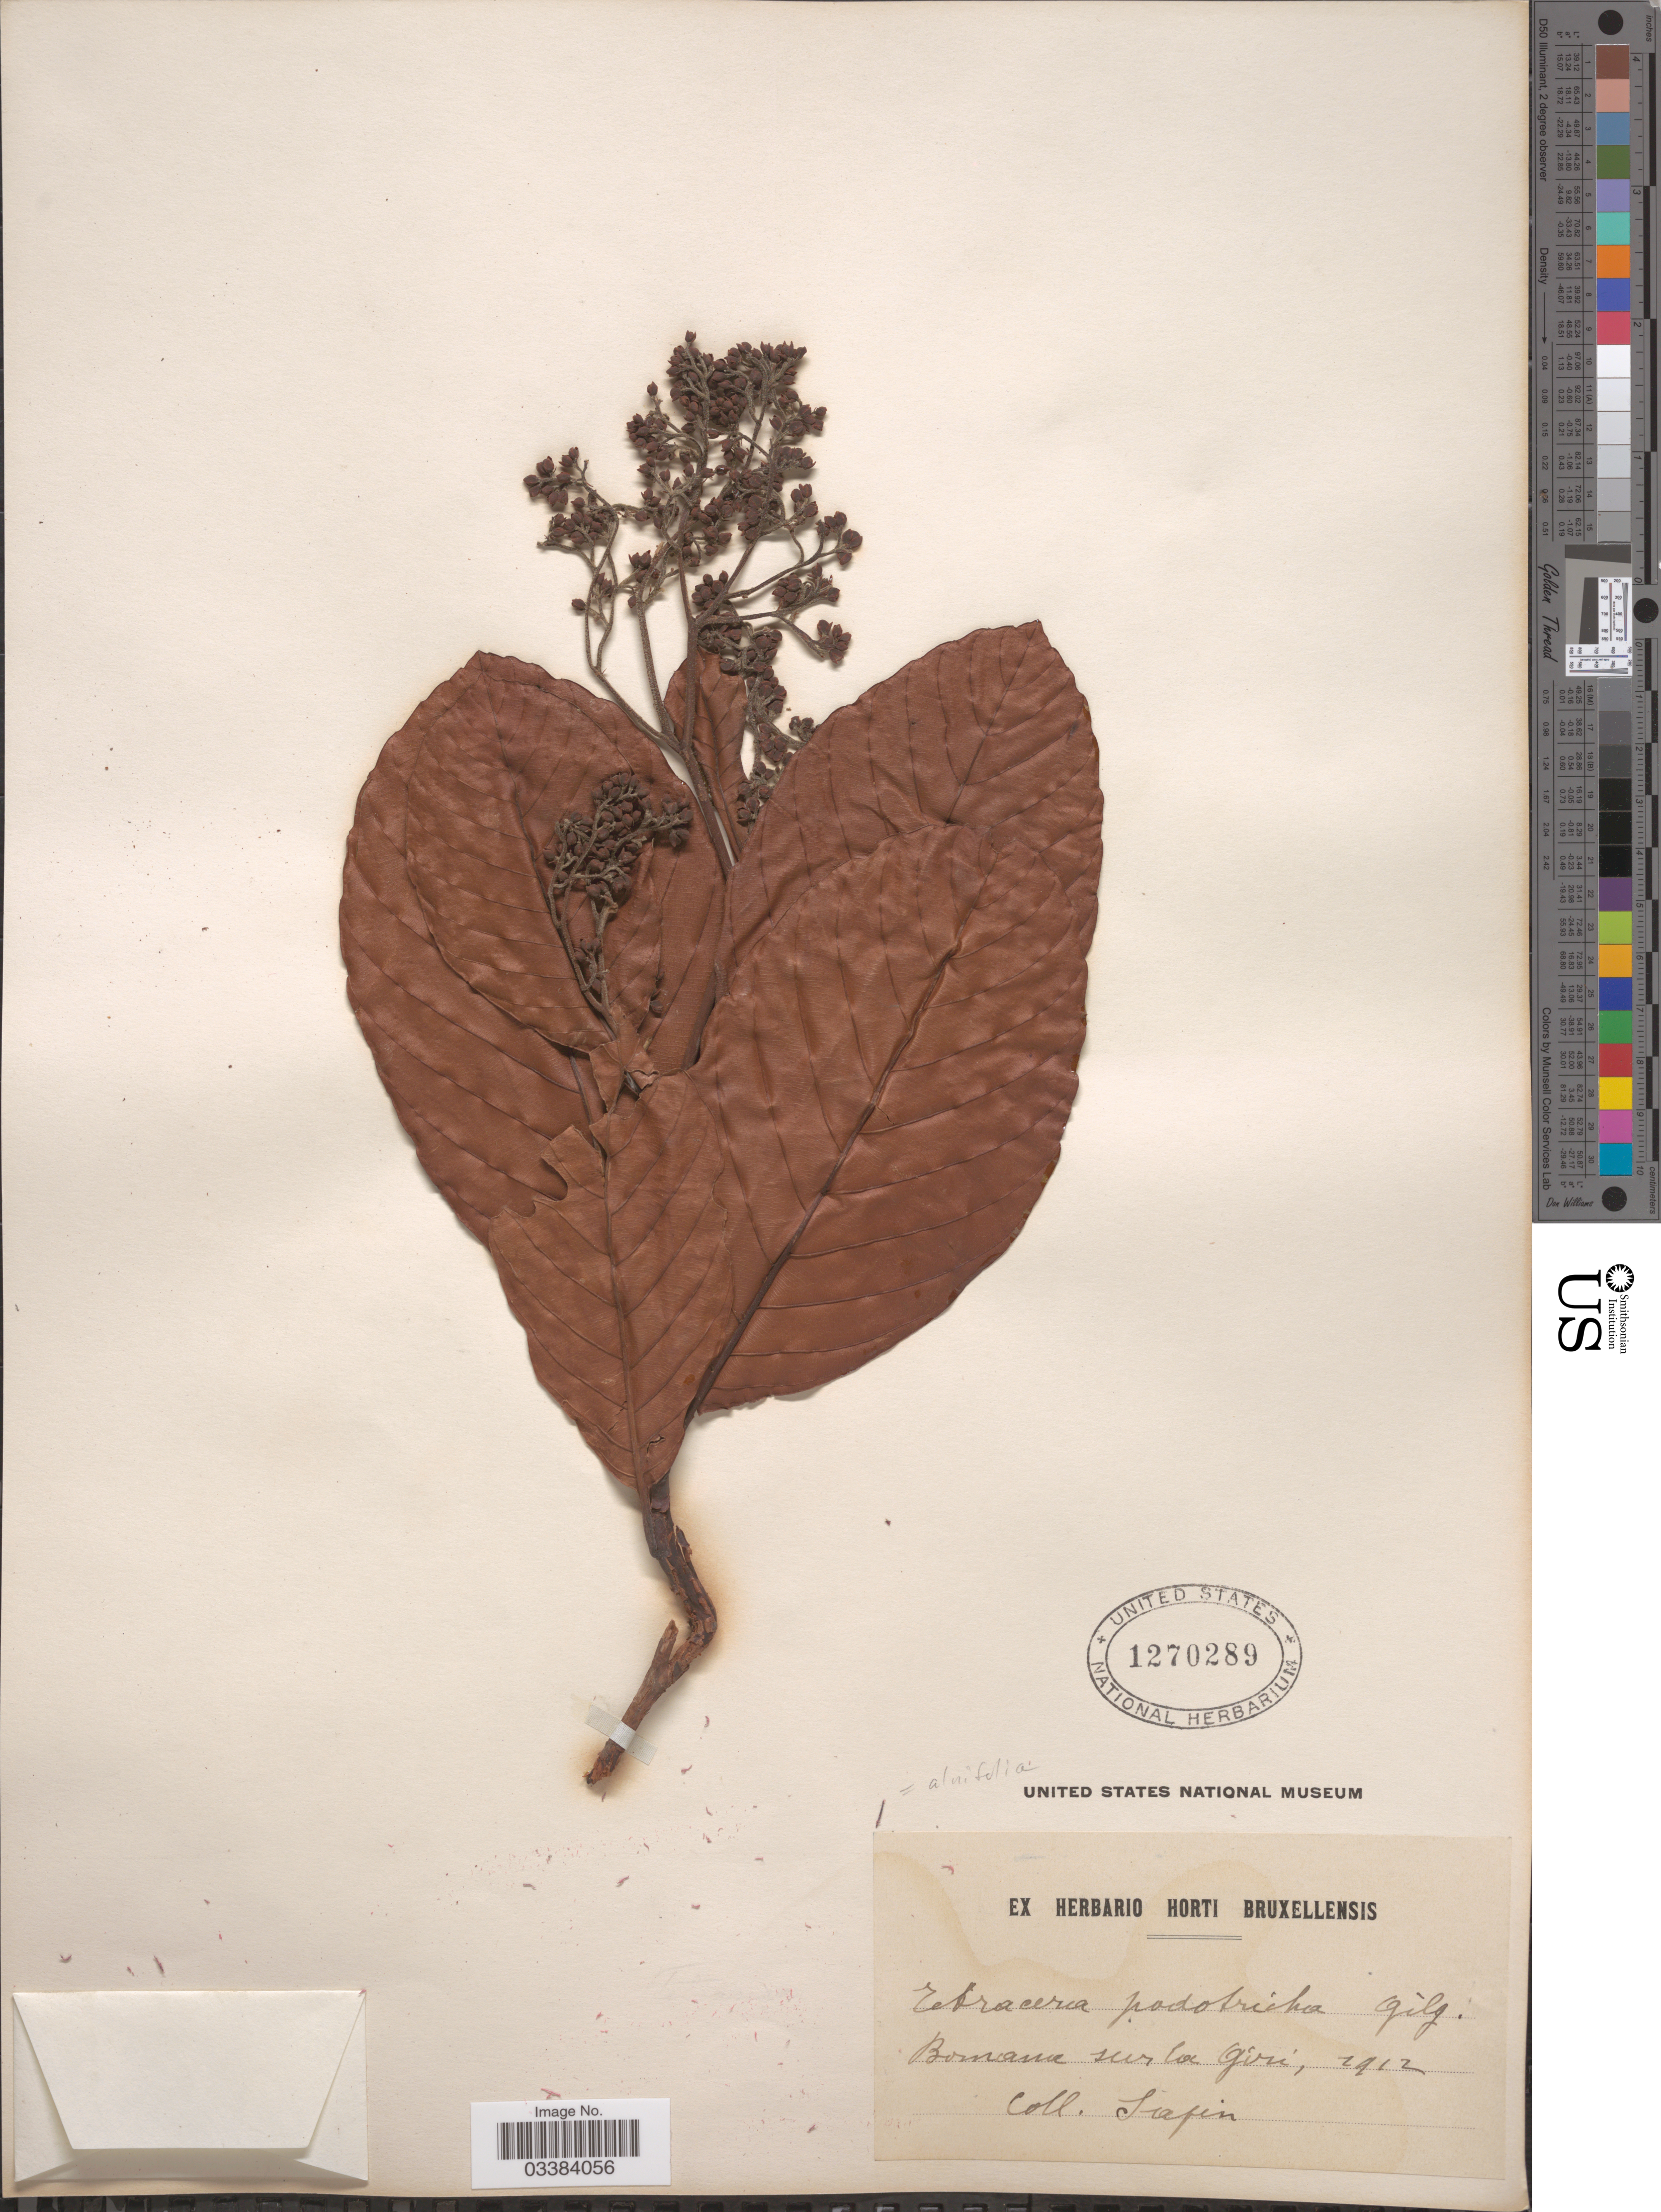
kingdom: Plantae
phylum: Tracheophyta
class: Magnoliopsida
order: Dilleniales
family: Dilleniaceae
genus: Tetracera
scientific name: Tetracera alnifolia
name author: Willd.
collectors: Safin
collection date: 1912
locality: Bomana sur la Giri.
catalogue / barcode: US 1270289